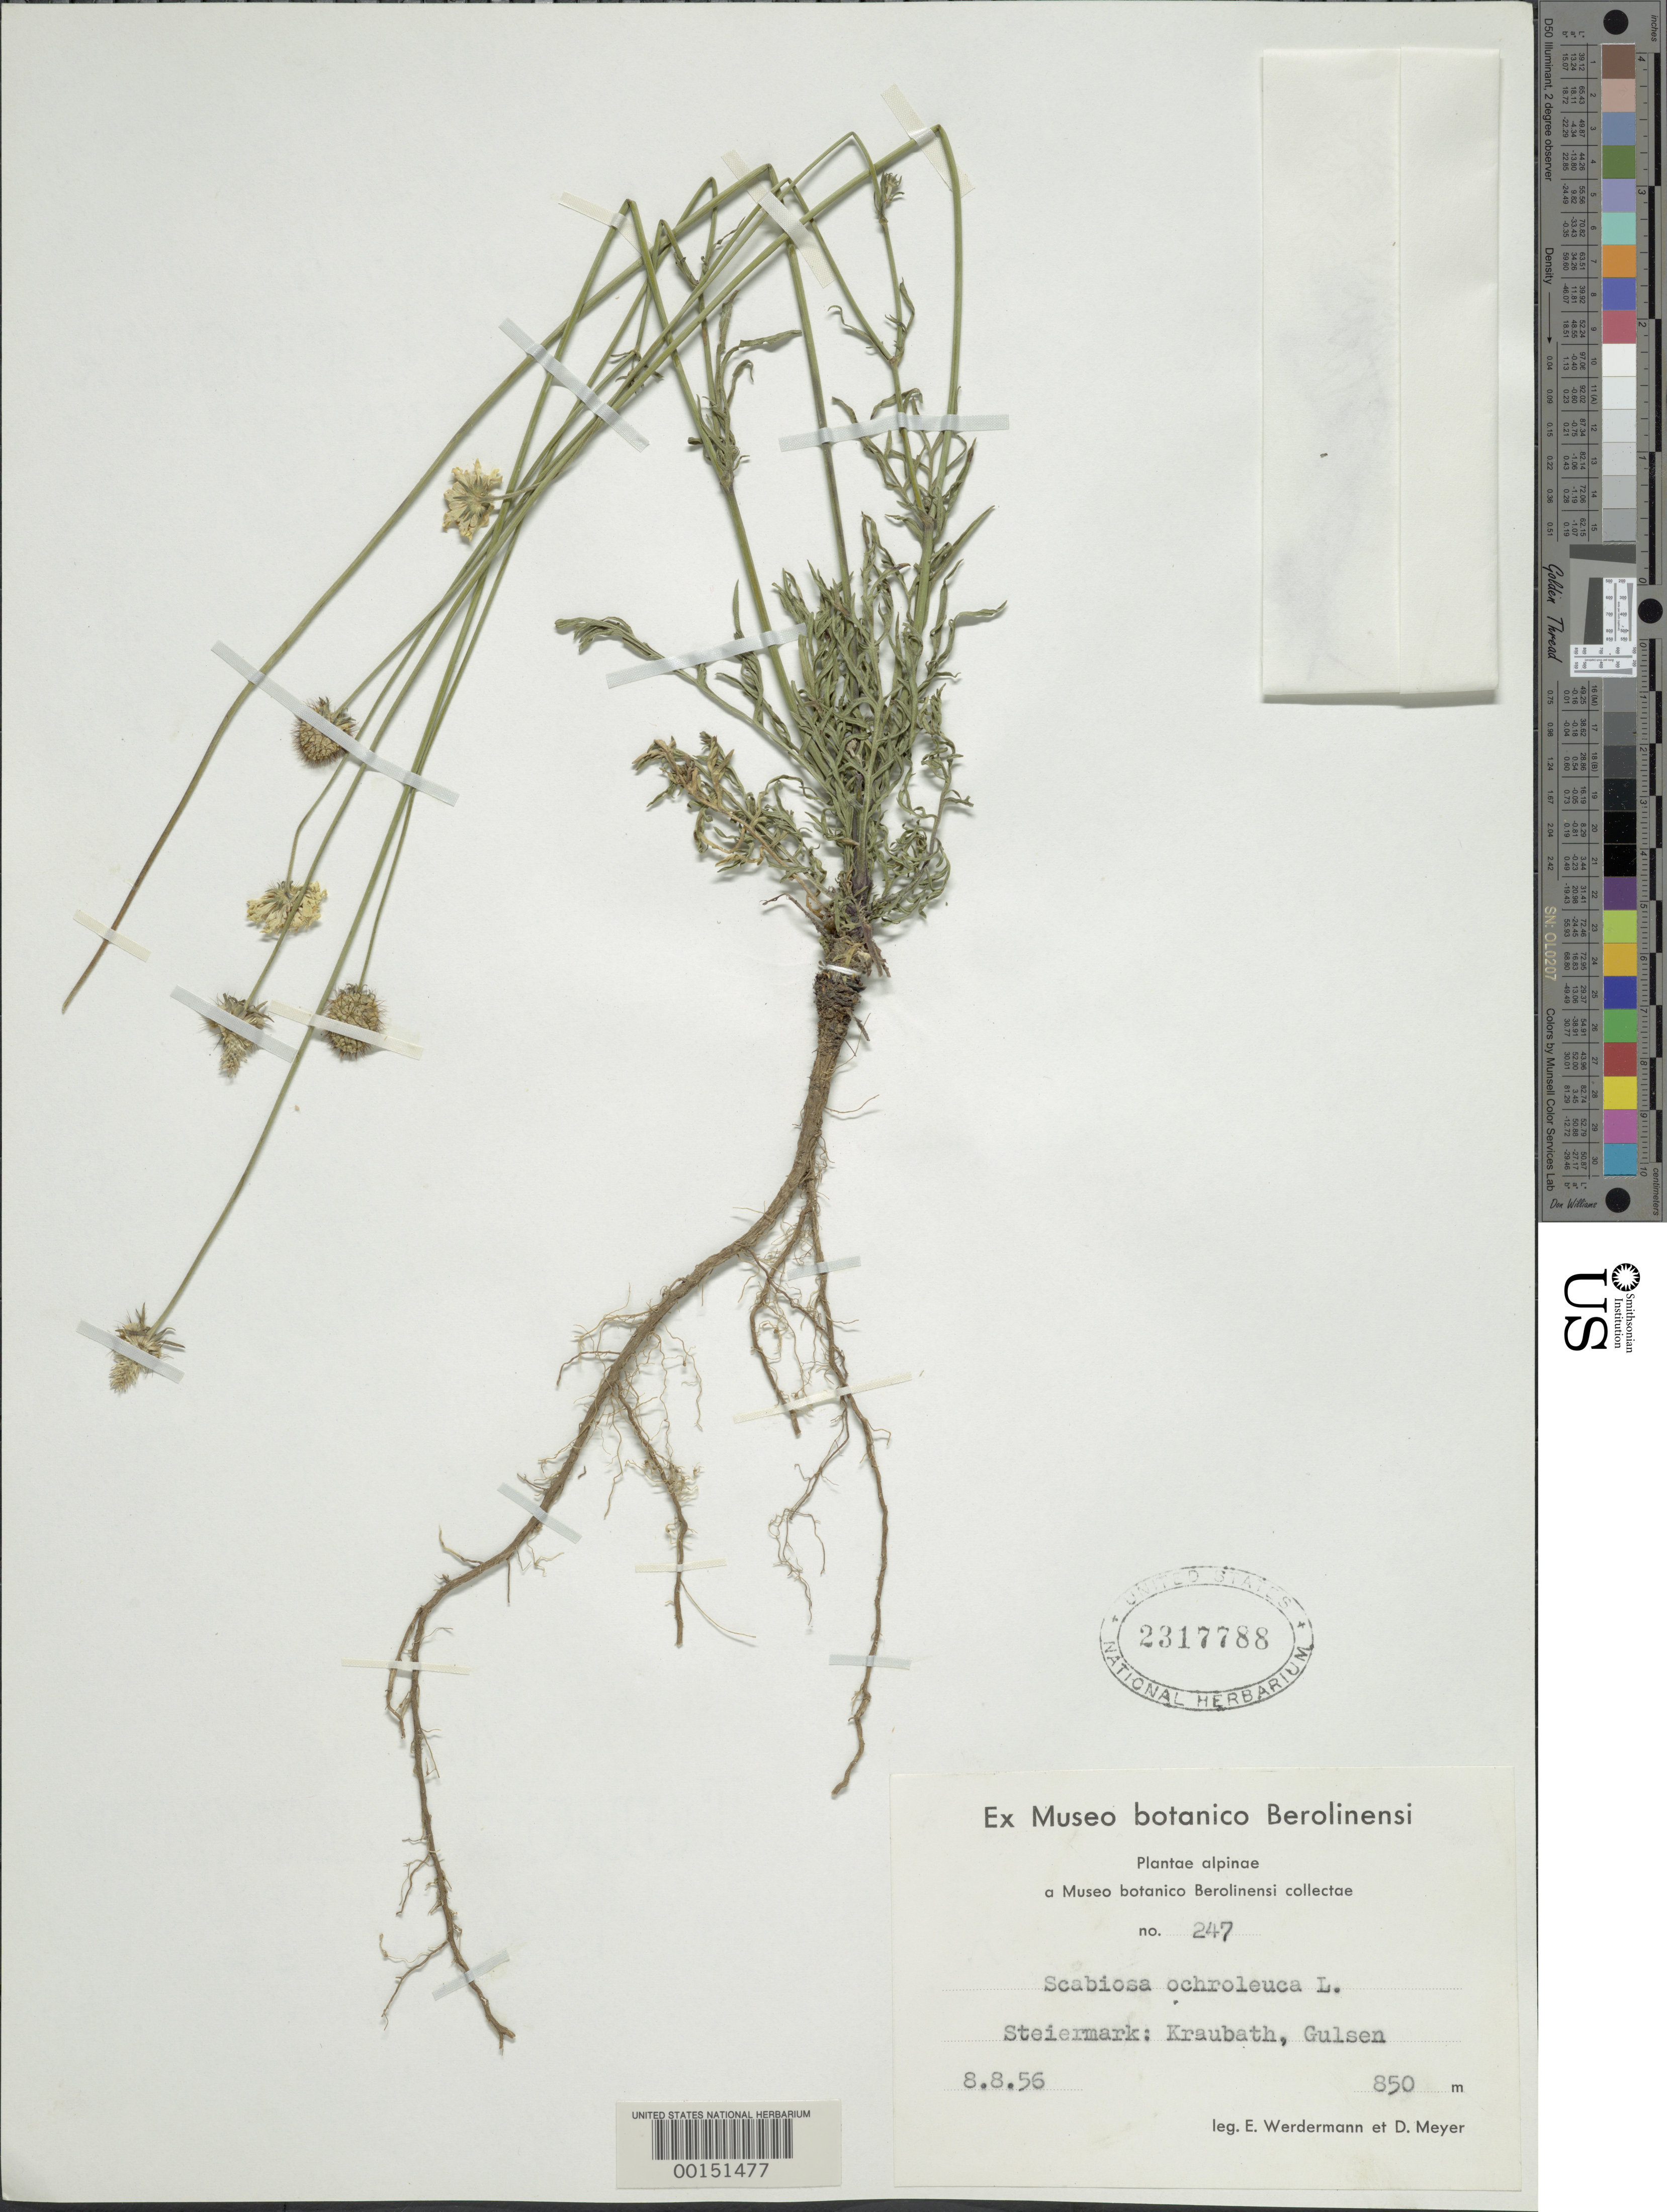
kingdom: Plantae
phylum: Tracheophyta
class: Magnoliopsida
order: Dipsacales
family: Caprifoliaceae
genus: Scabiosa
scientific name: Scabiosa ochroleuca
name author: L.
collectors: E. Werdermann & D. Meyer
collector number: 247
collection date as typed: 08 Aug 1956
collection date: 1956-08-08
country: Austria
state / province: Steiermark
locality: Steiermark, Kraubath, Gulsen. [Steiermark Province = Styria]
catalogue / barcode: US 2317788